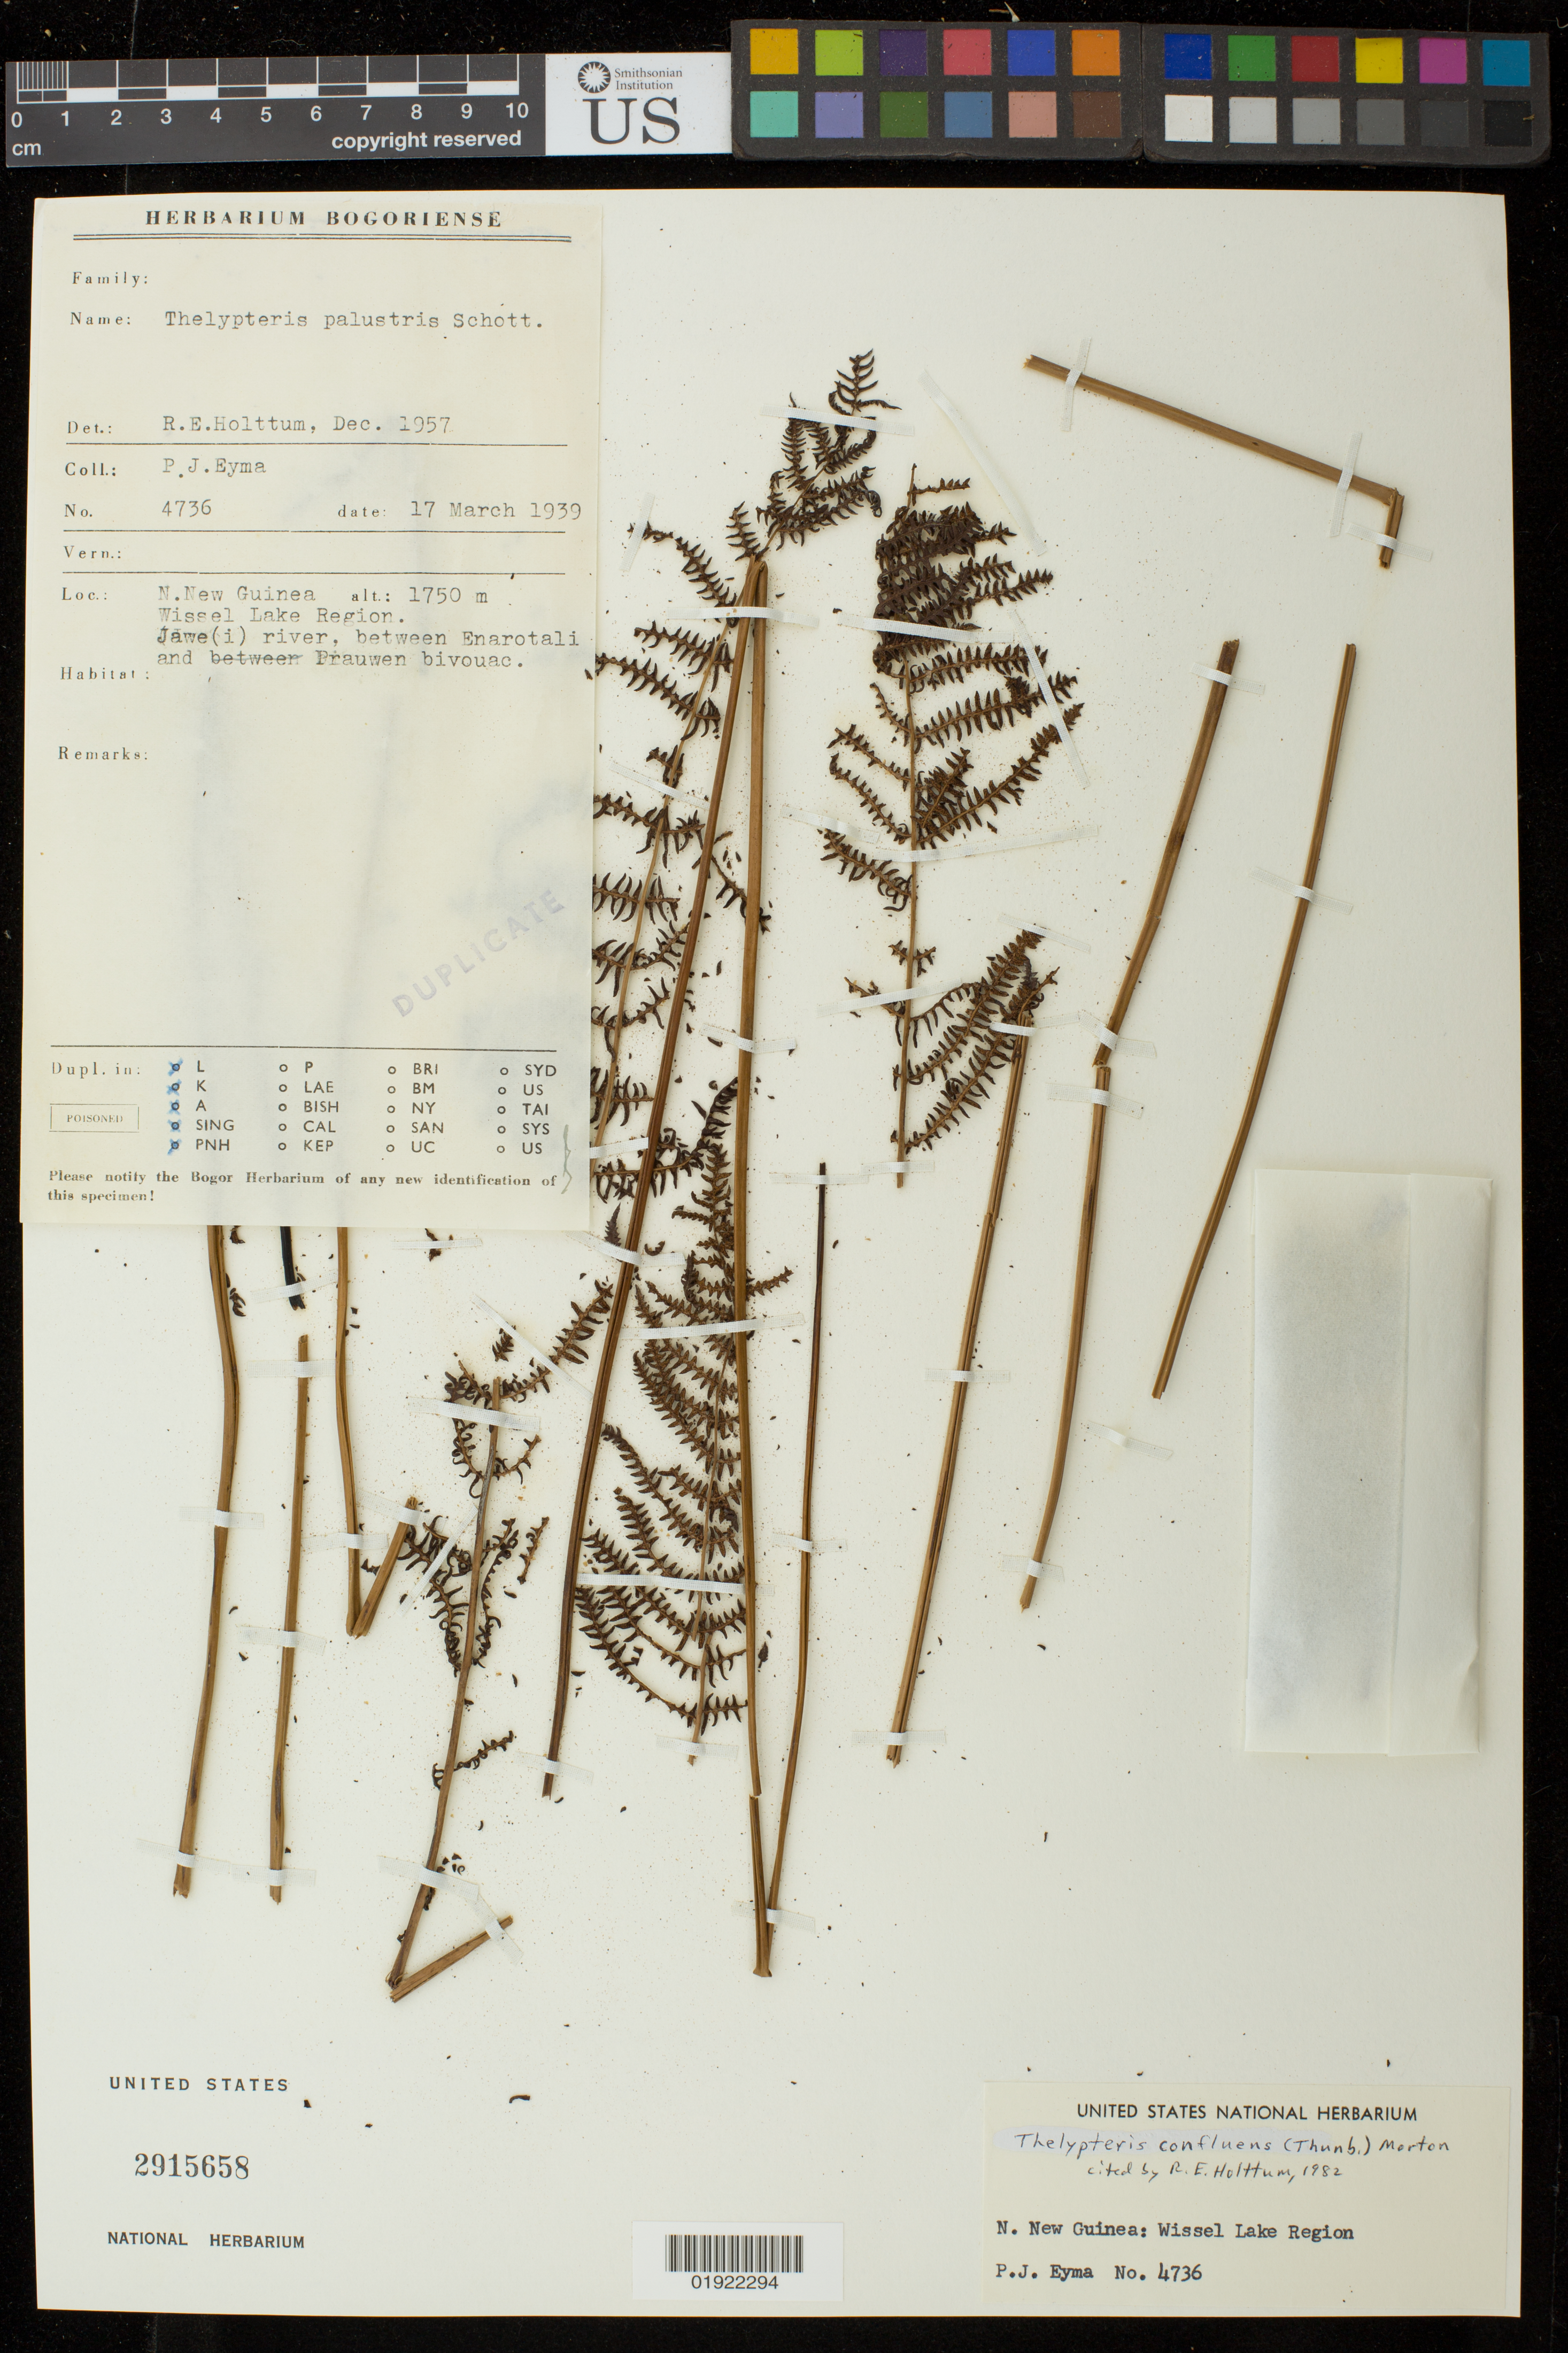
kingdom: Plantae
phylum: Tracheophyta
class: Polypodiopsida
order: Polypodiales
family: Thelypteridaceae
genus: Thelypteris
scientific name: Thelypteris confluens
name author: (Thunb.) C.V. Morton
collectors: P. J. Eyma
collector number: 4736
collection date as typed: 17 March 1939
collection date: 1939-03-17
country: Indonesia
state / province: Papua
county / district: West Papua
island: New Guinea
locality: Wissel Lake Region. Jawe(i) river, between Enarotali and Prauwen bivouac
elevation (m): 1750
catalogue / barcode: US 2915658